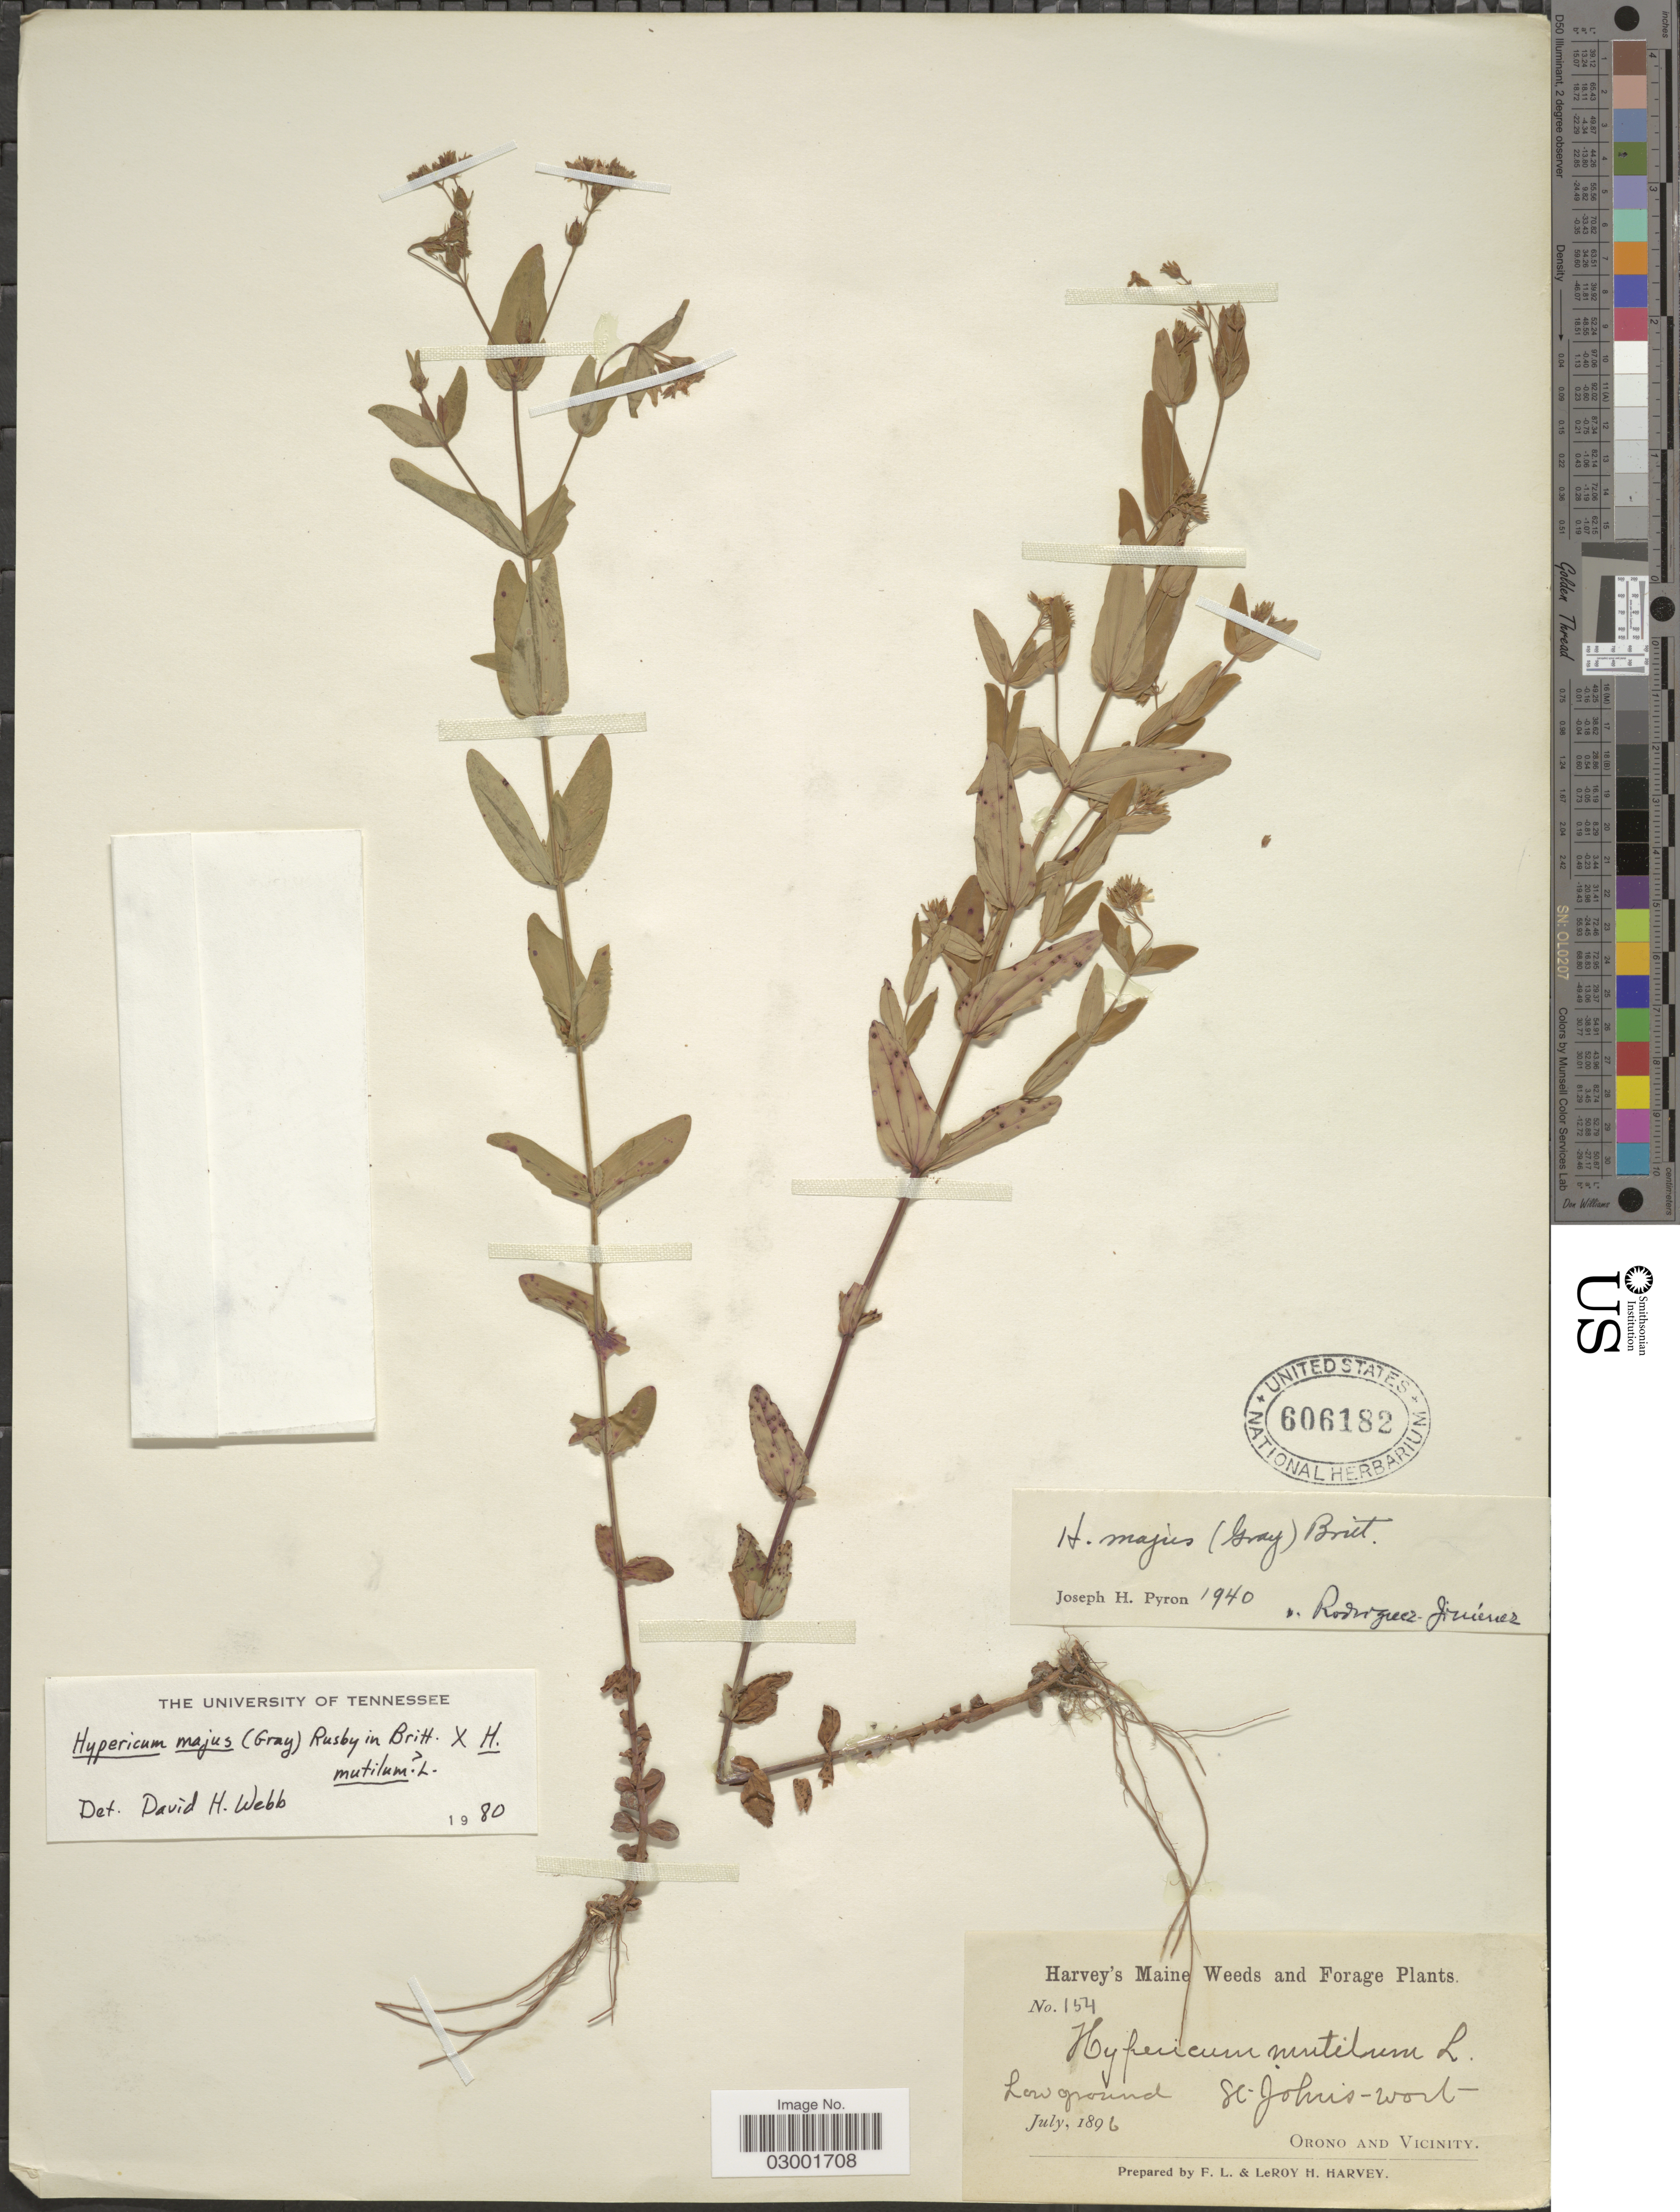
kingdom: Plantae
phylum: Tracheophyta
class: Magnoliopsida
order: Malpighiales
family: Hypericaceae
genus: Hypericum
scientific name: Hypericum majus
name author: (A. Gray) Britton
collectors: F. L. Harvey & L. H. Harvey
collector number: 154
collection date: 1896-07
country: United States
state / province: Maine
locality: Harvey's Maine Weeds and Forage Plants. Low ground, St. John's-wort. Orono and Vicinity.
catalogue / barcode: US 606182